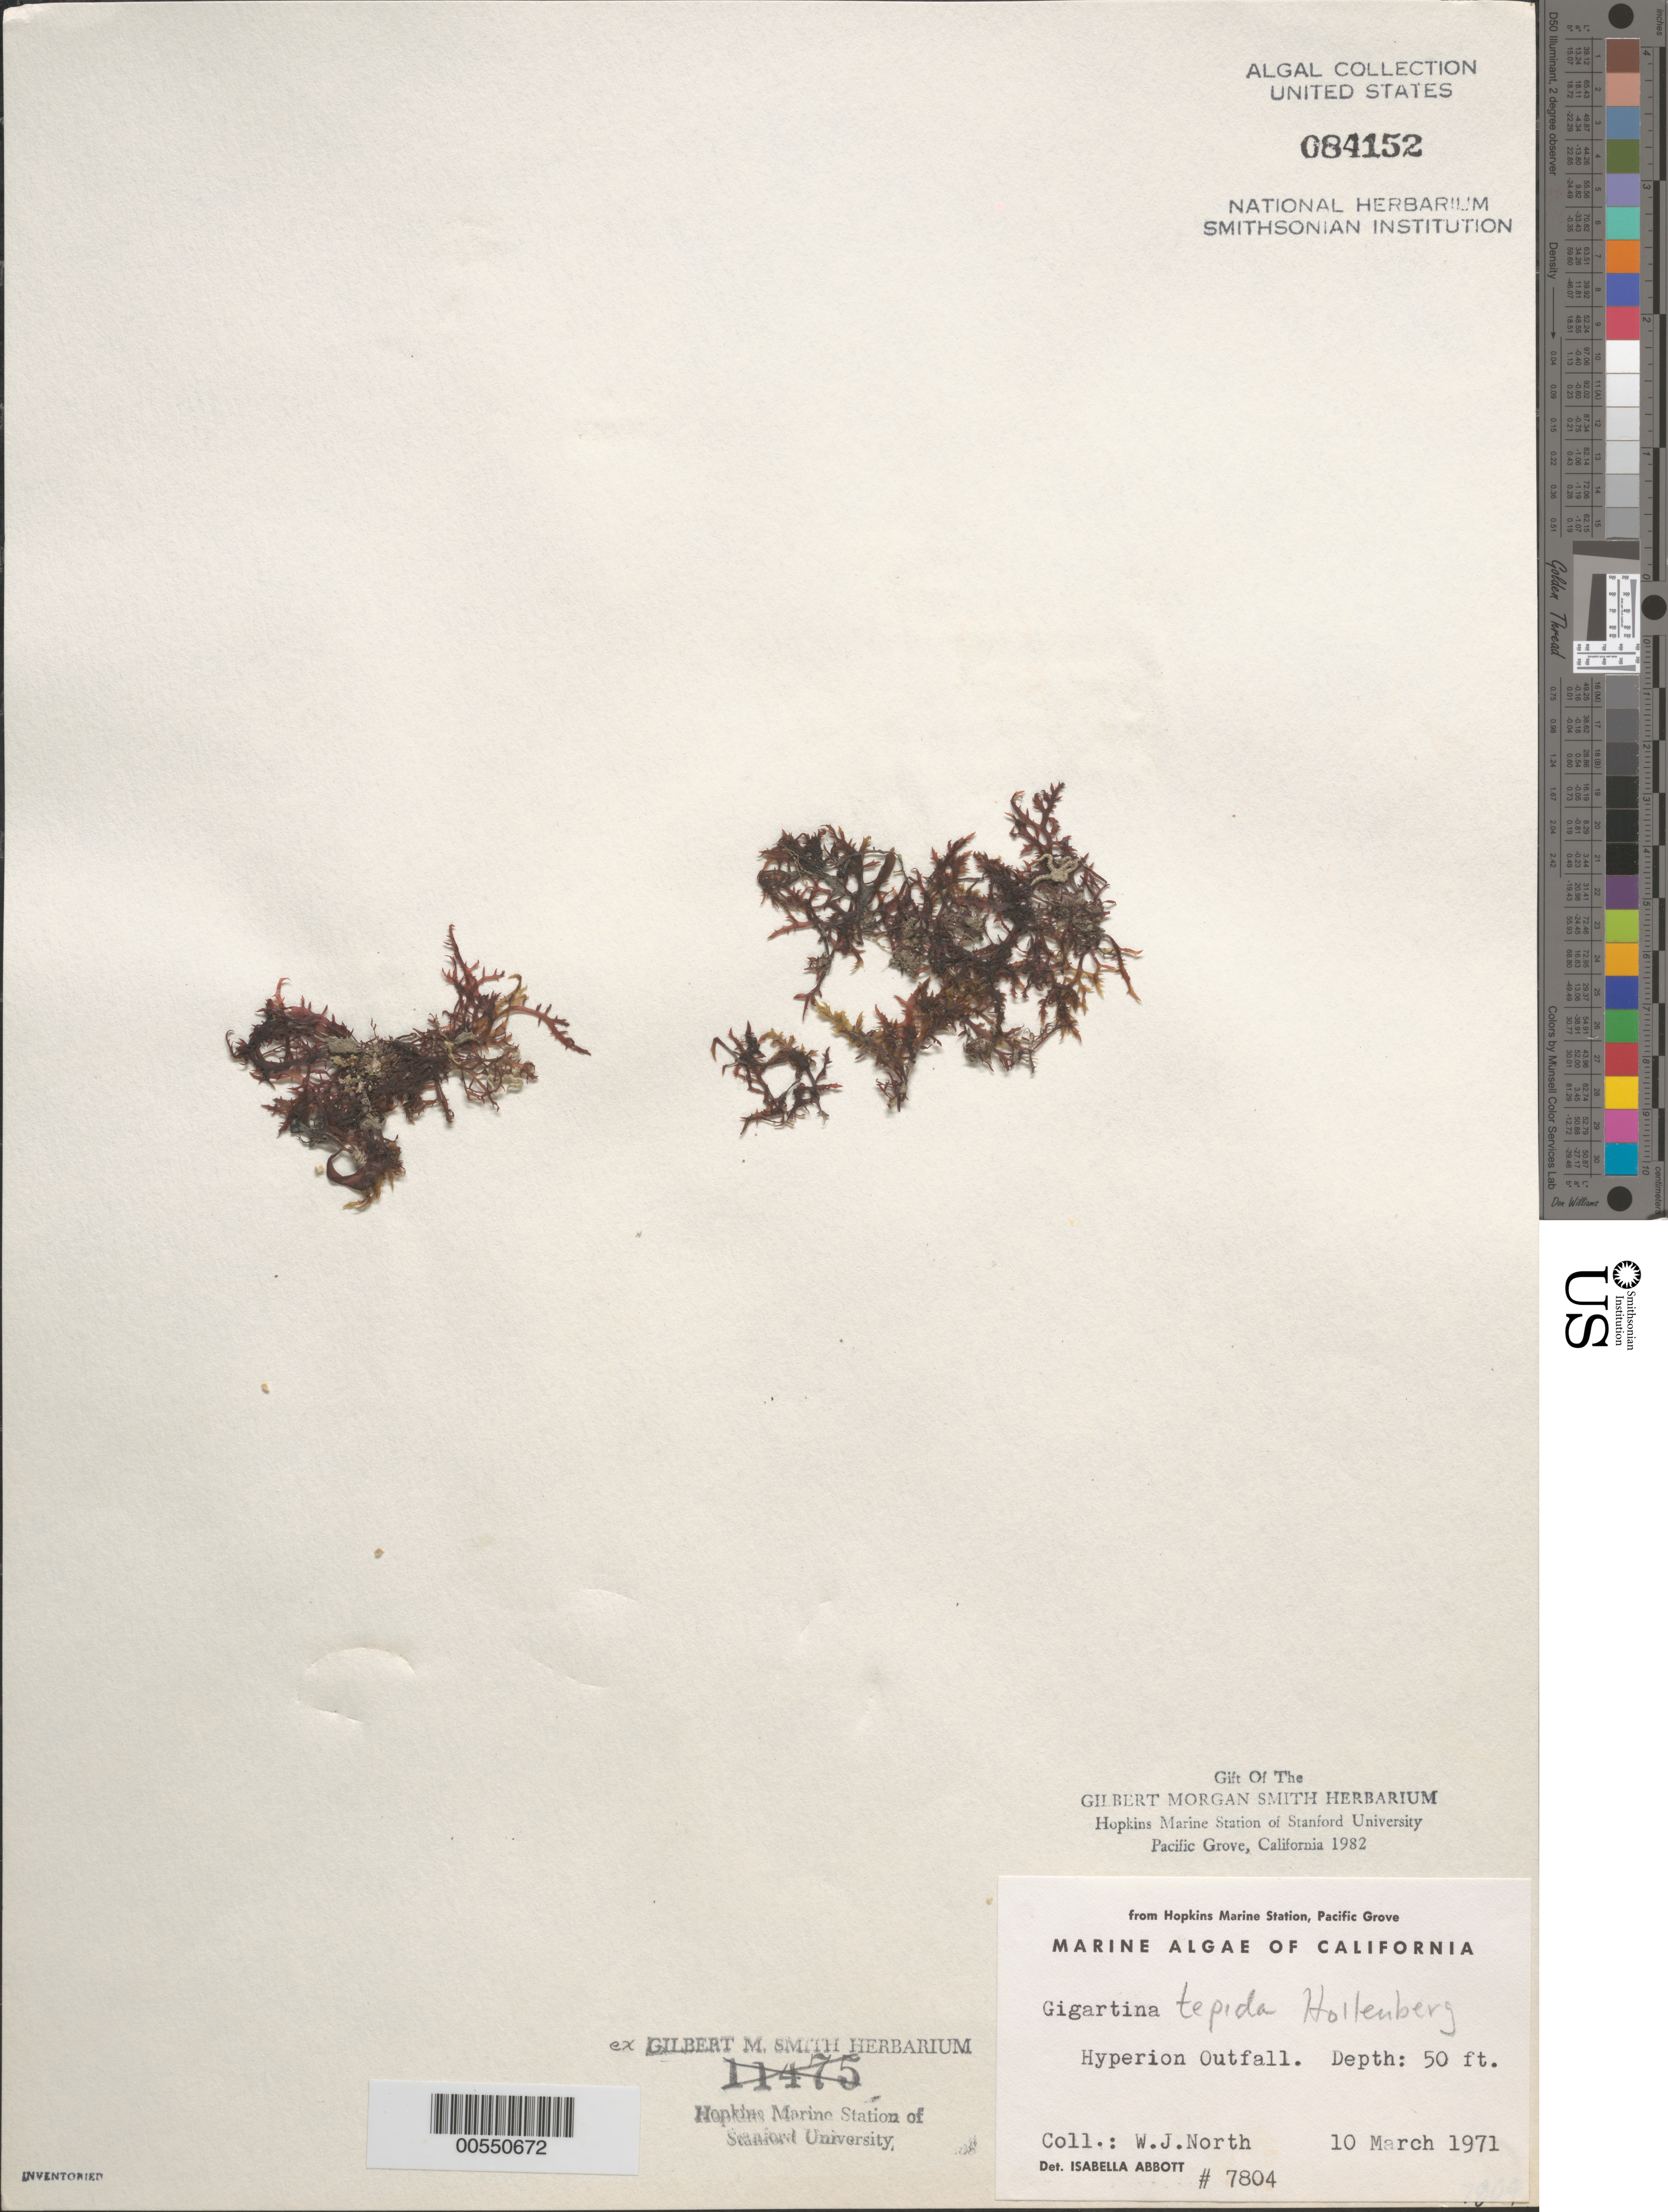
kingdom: Plantae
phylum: Rhodophyta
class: Florideophyceae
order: Gigartinales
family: Gigartinaceae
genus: Chondracanthus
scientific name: Chondracanthus tepidus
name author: (Hollenb.) Guiry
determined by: Algae name updating Project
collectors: W. North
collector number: IAA 7804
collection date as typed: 10 Mar 1971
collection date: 1971-03-10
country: United States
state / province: California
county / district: Los Angeles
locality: Hyperion Outfall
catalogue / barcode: US 84152